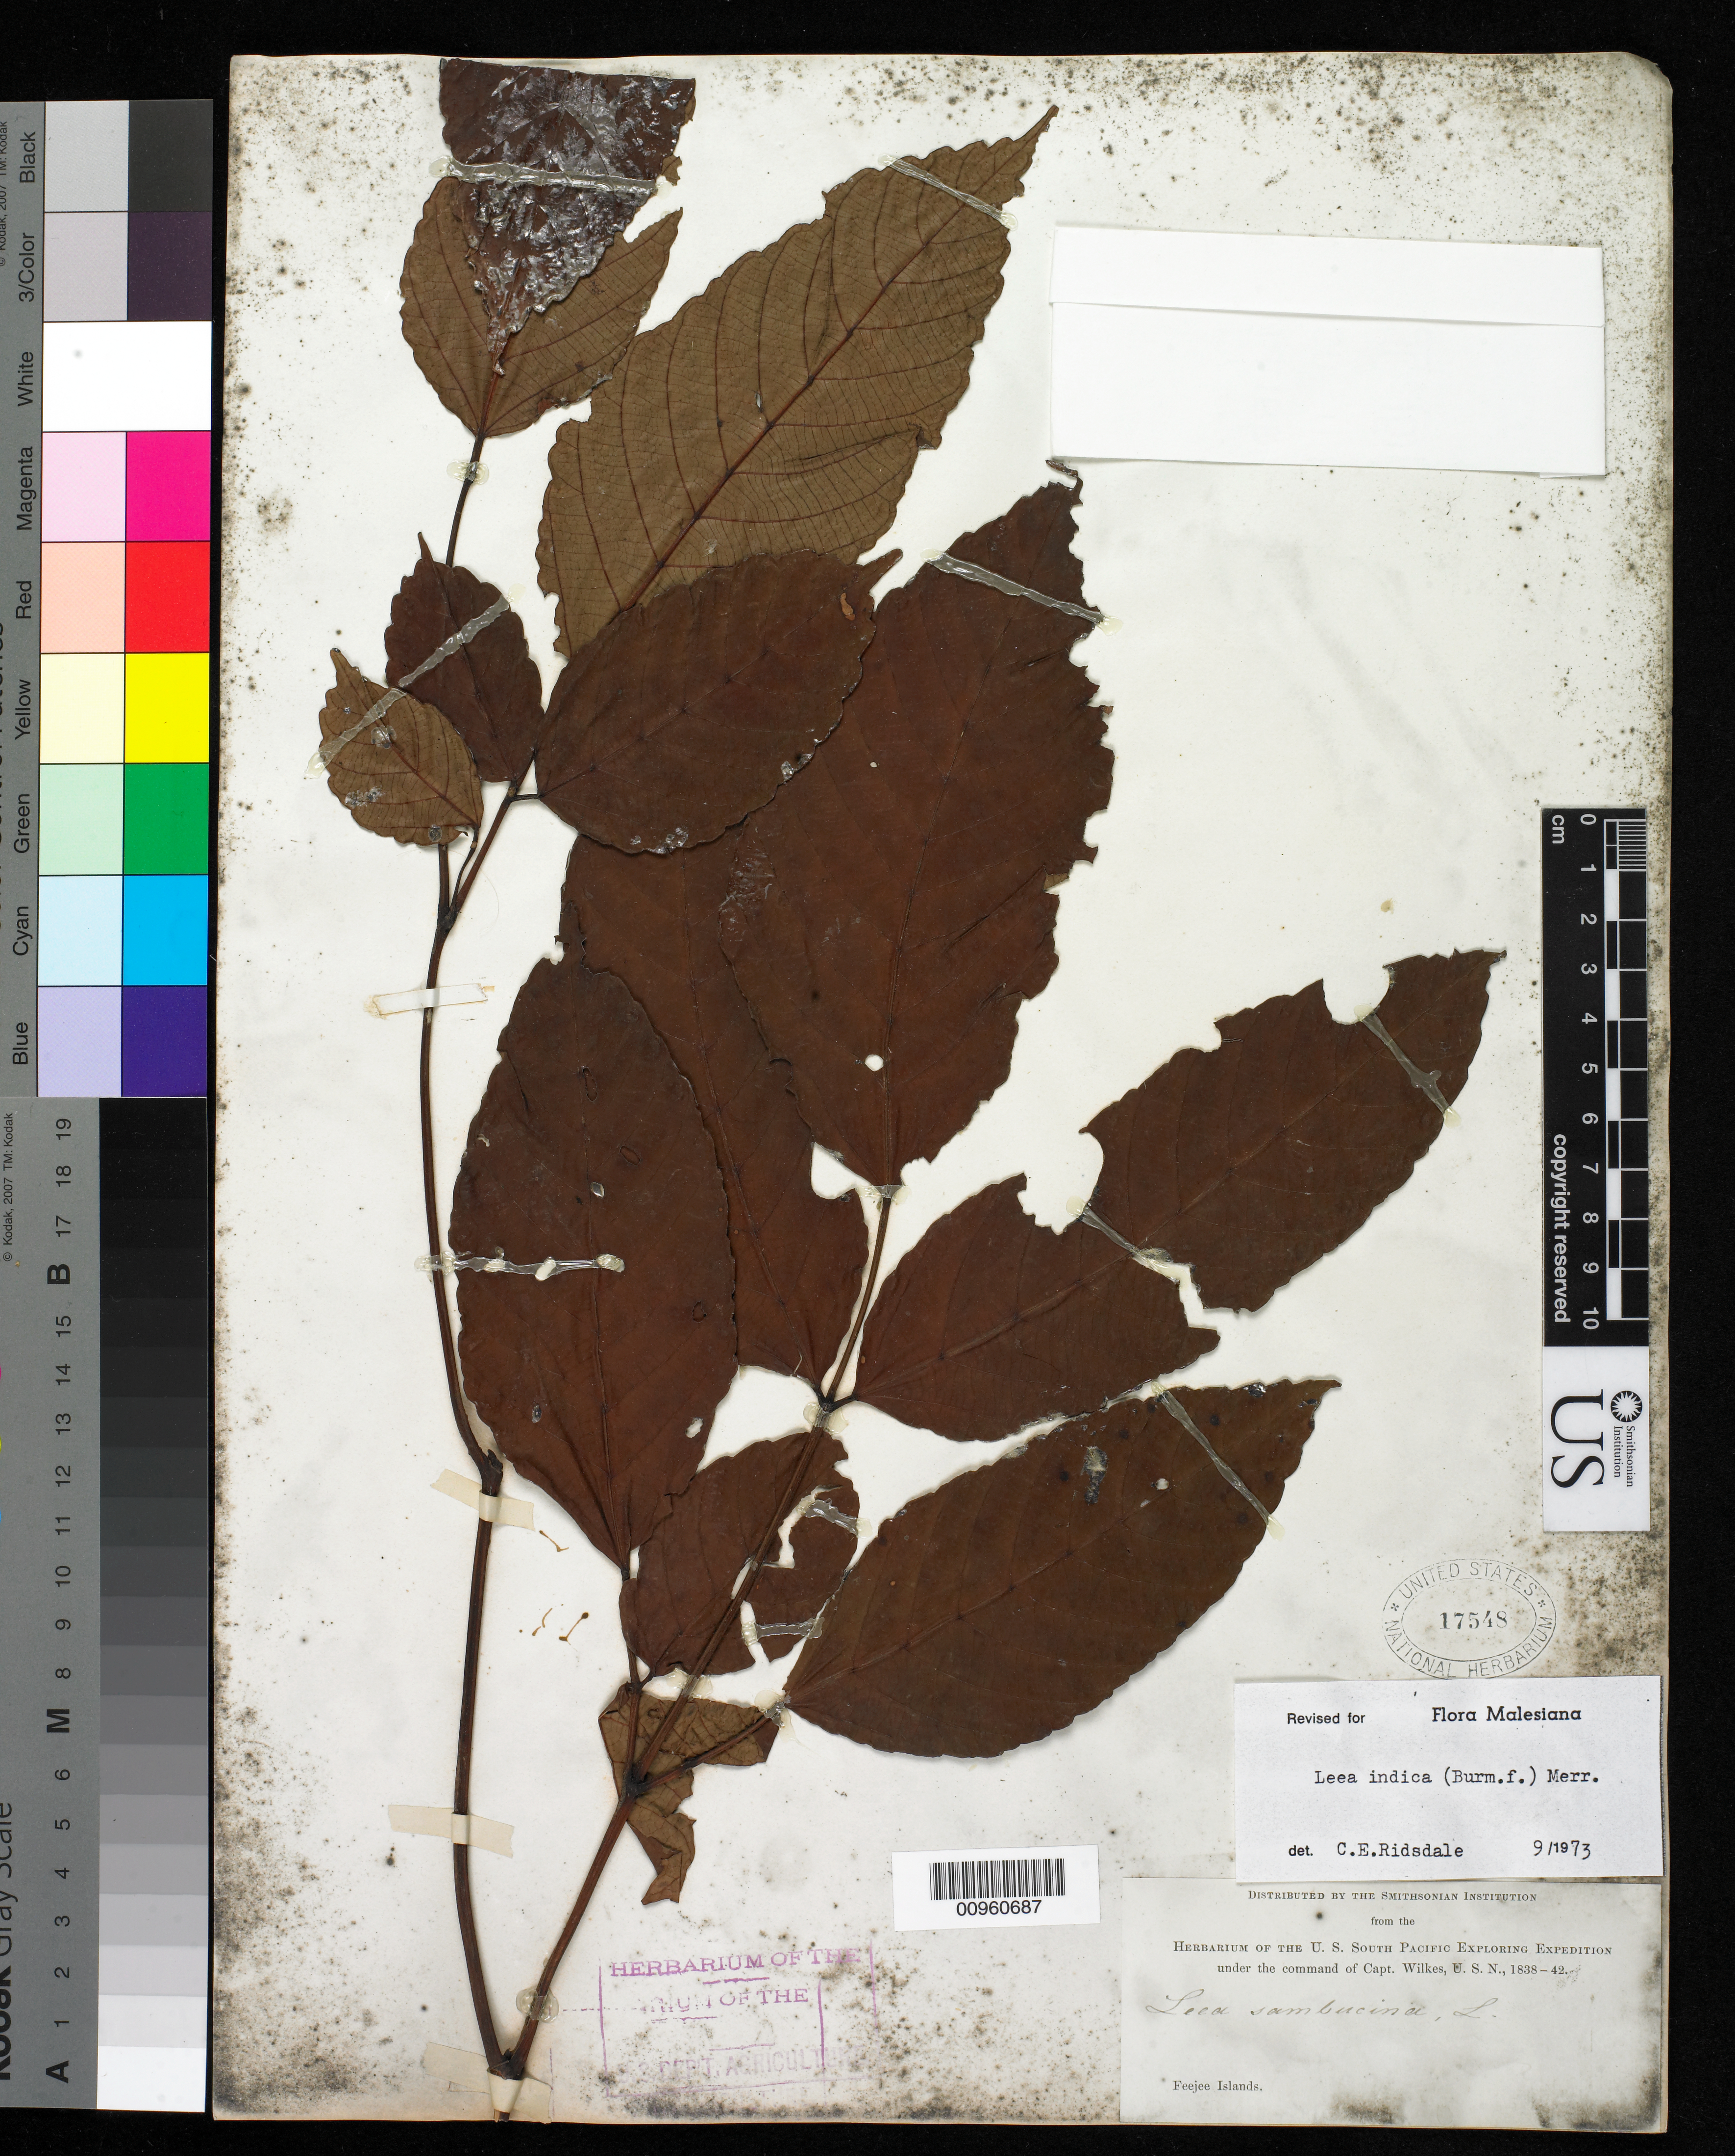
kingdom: Plantae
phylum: Tracheophyta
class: Magnoliopsida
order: Vitales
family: Vitaceae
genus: Leea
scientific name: Leea indica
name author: (Burm. f.) Merr.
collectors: Wilkes Explor. Exped.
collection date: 1838/1842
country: Fiji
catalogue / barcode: US 17548